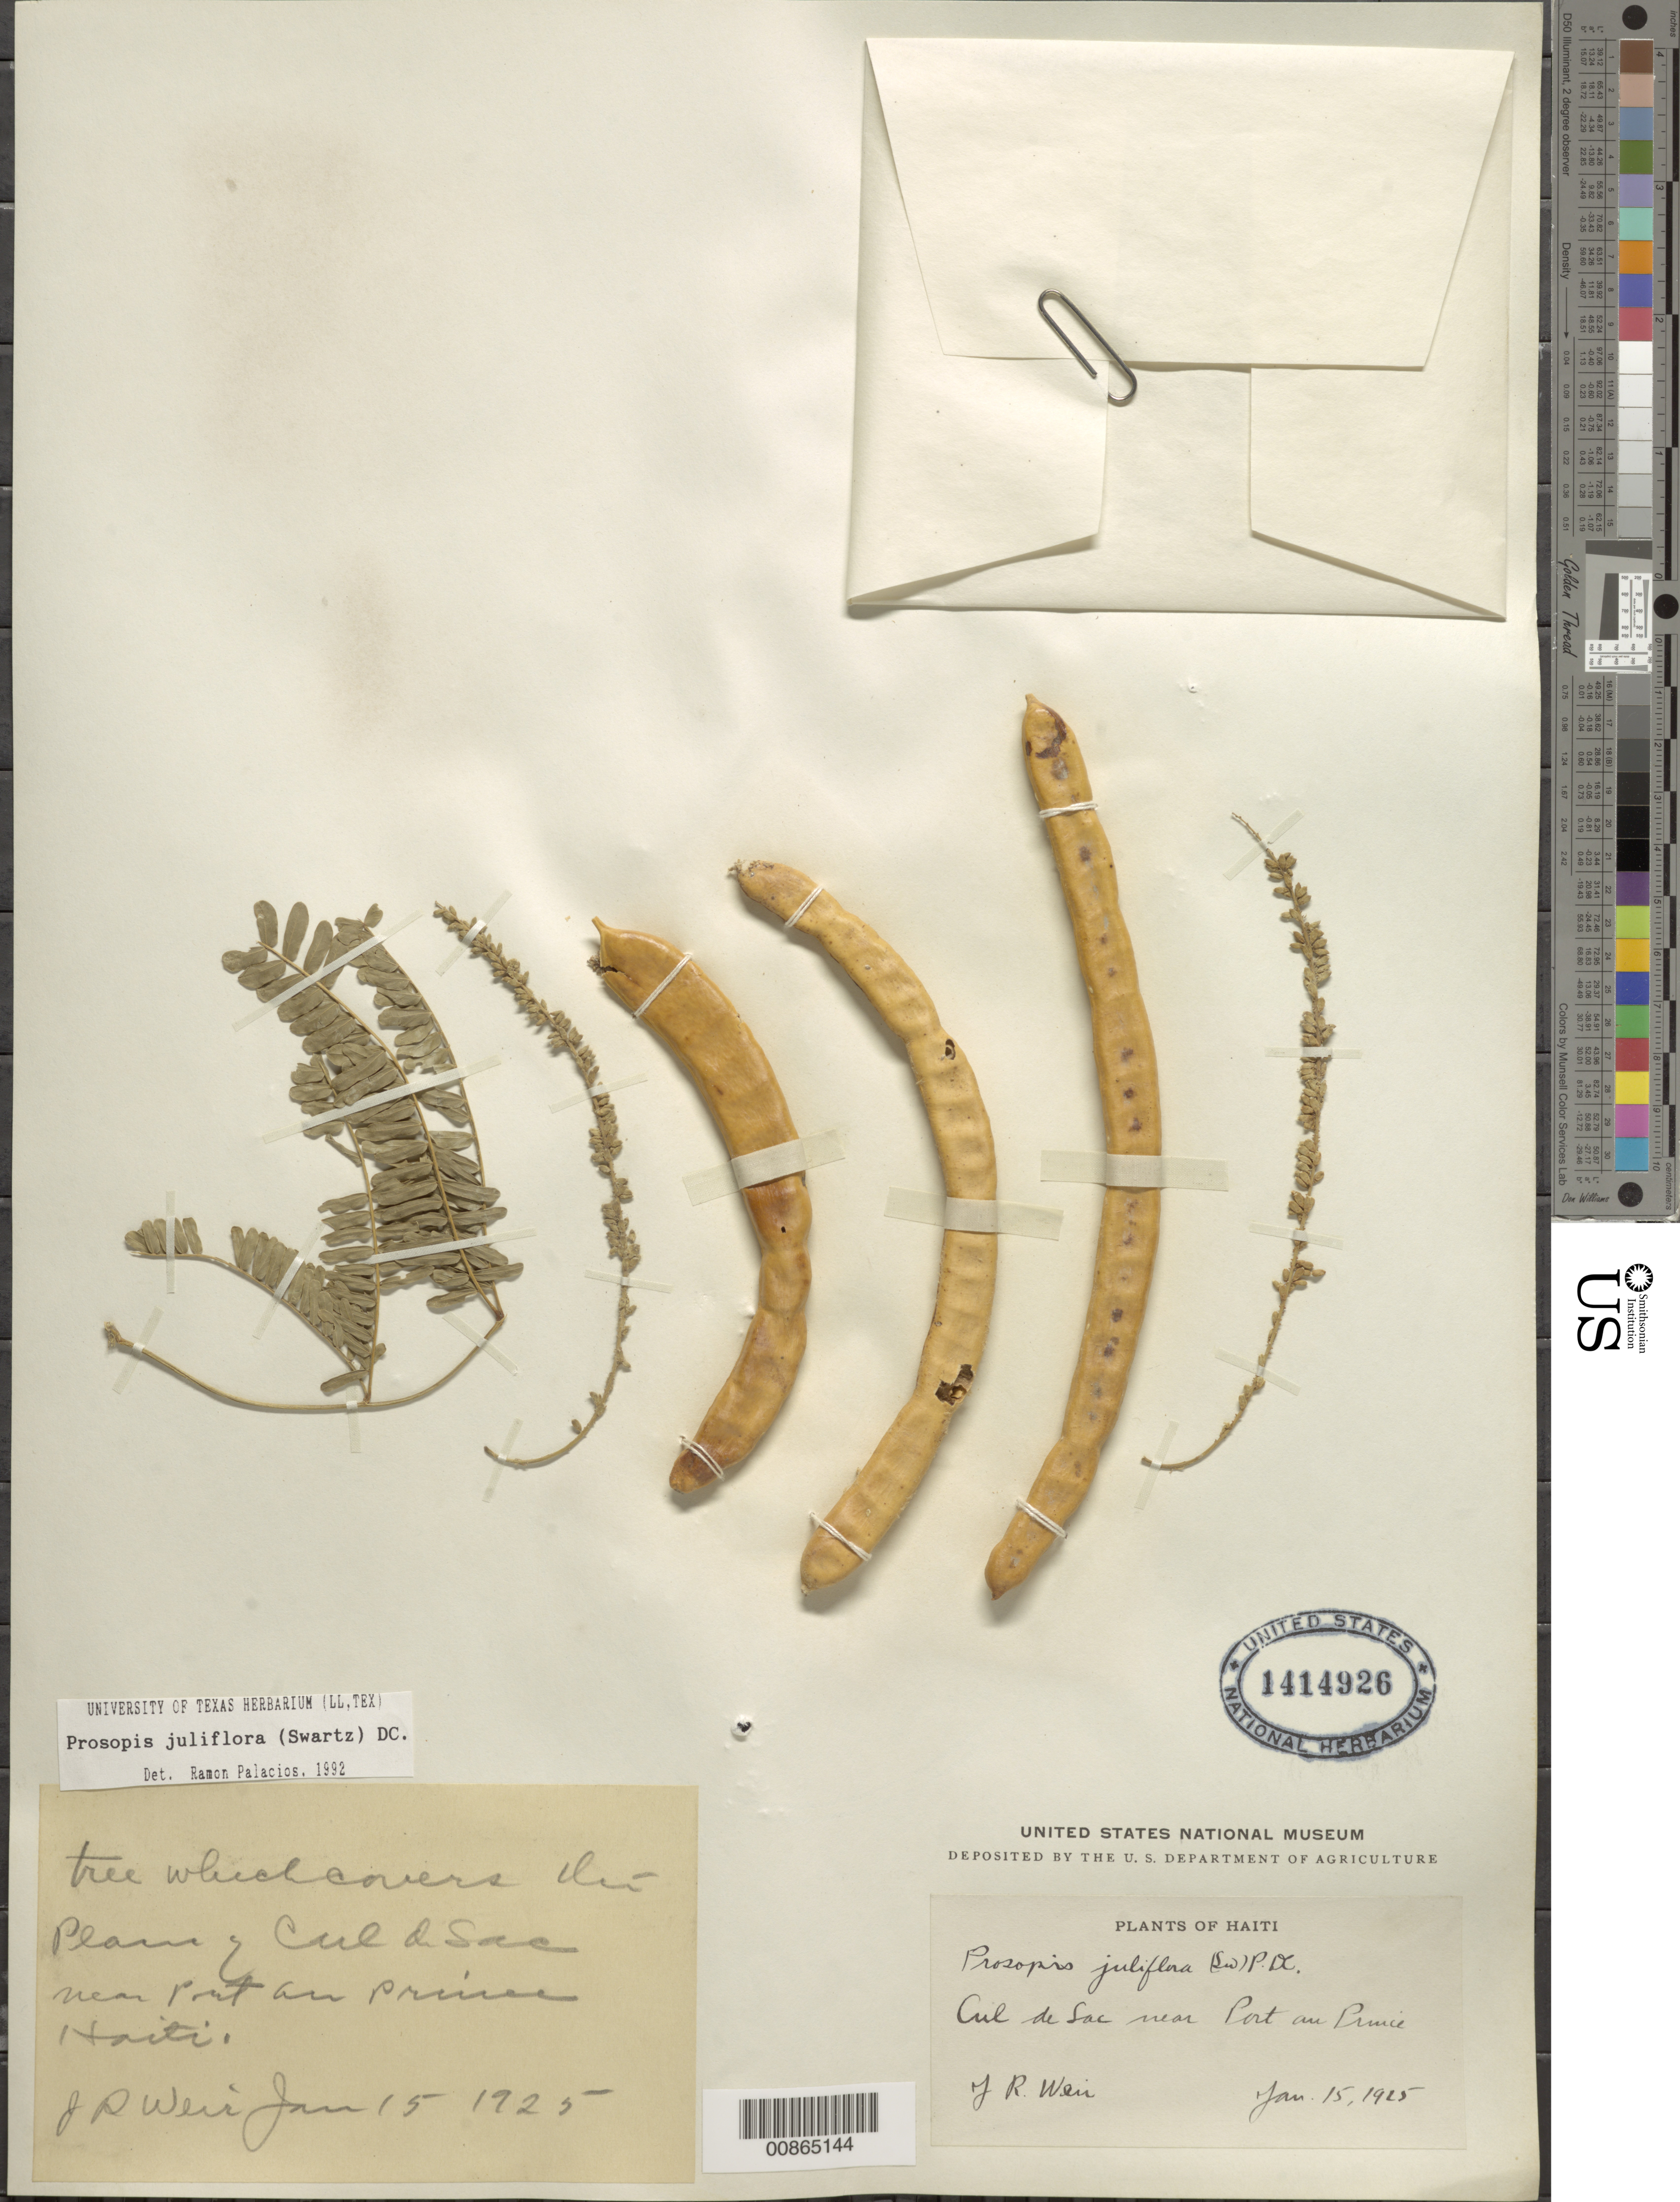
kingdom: Plantae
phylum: Tracheophyta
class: Magnoliopsida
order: Fabales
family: Fabaceae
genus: Neltuma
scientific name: Neltuma juliflora var. juliflora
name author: (Sw.) Raf.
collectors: J. Weir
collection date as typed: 15 Jan 1925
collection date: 1925-01-15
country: Haiti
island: Hispaniola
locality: Plaine Cul-de-Sac near Port au Prince.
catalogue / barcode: US 1414926